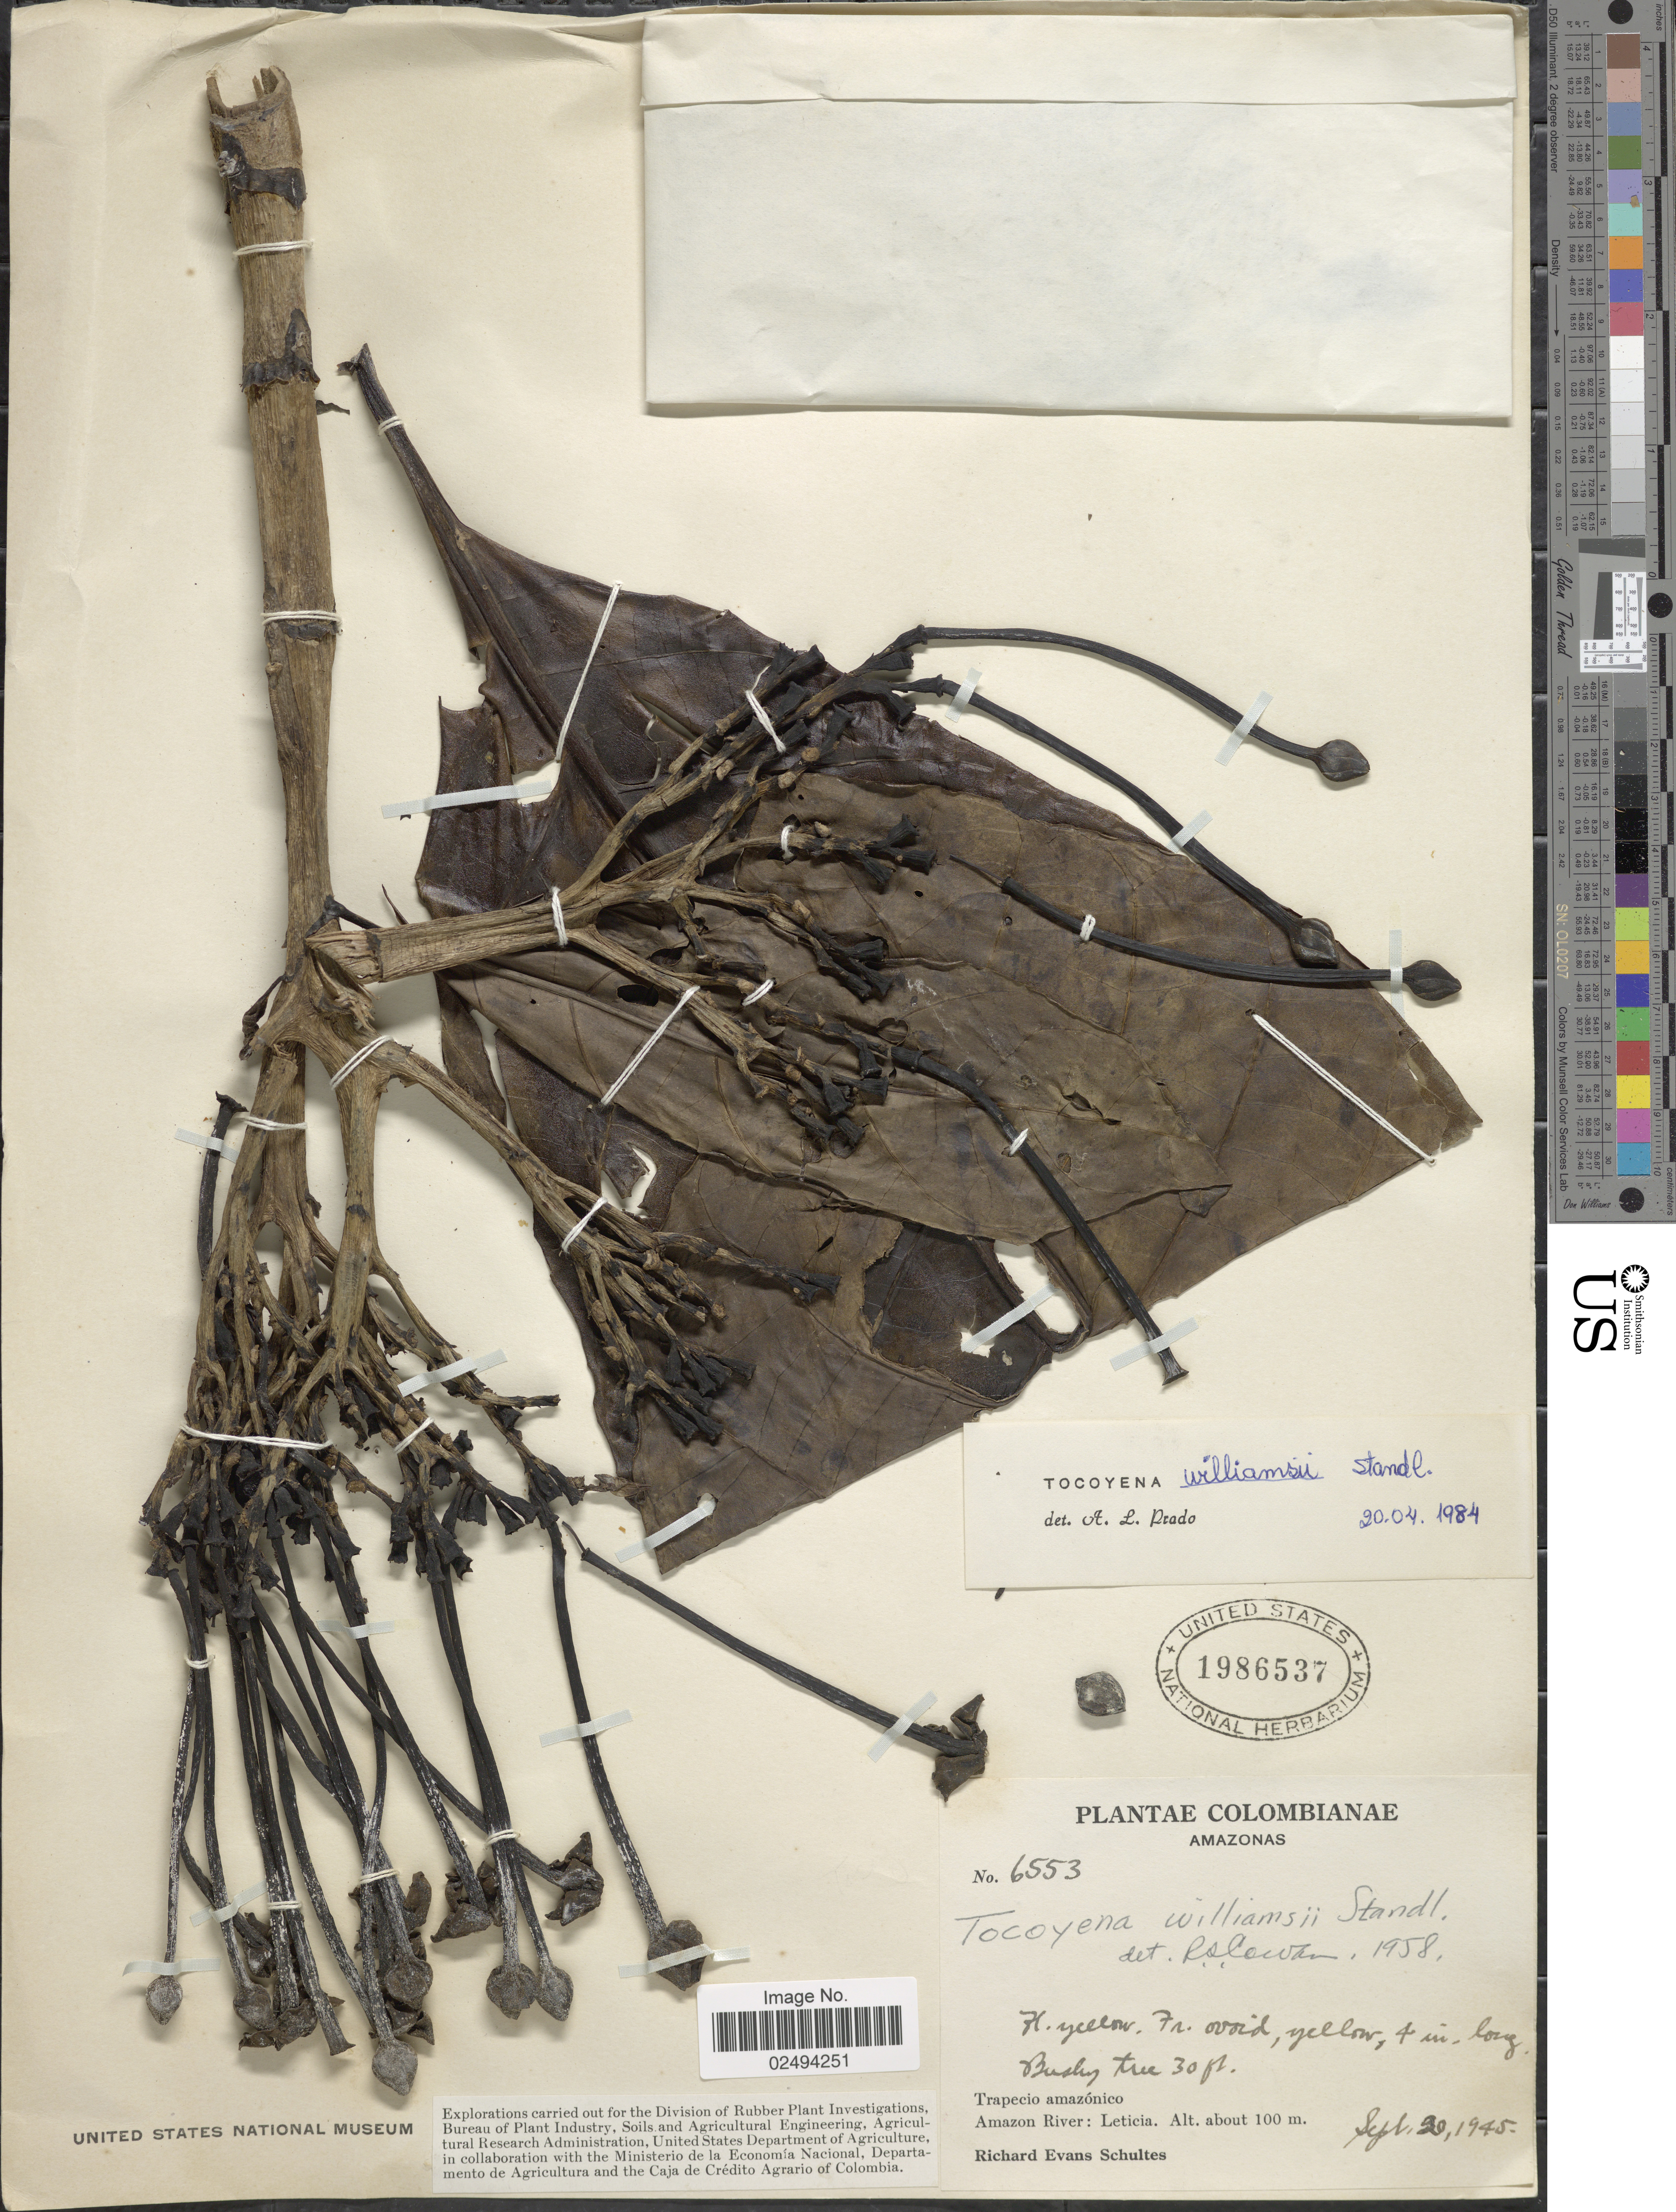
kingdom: Plantae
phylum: Tracheophyta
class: Magnoliopsida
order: Gentianales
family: Rubiaceae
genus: Tocoyena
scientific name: Tocoyena williamsii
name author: Standl.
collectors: R. E. Schultes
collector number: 6553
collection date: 1945-09-20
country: Colombia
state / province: Amazônas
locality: Trapecio amazónico, Amazon River: Leticia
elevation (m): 100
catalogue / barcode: US 1986537